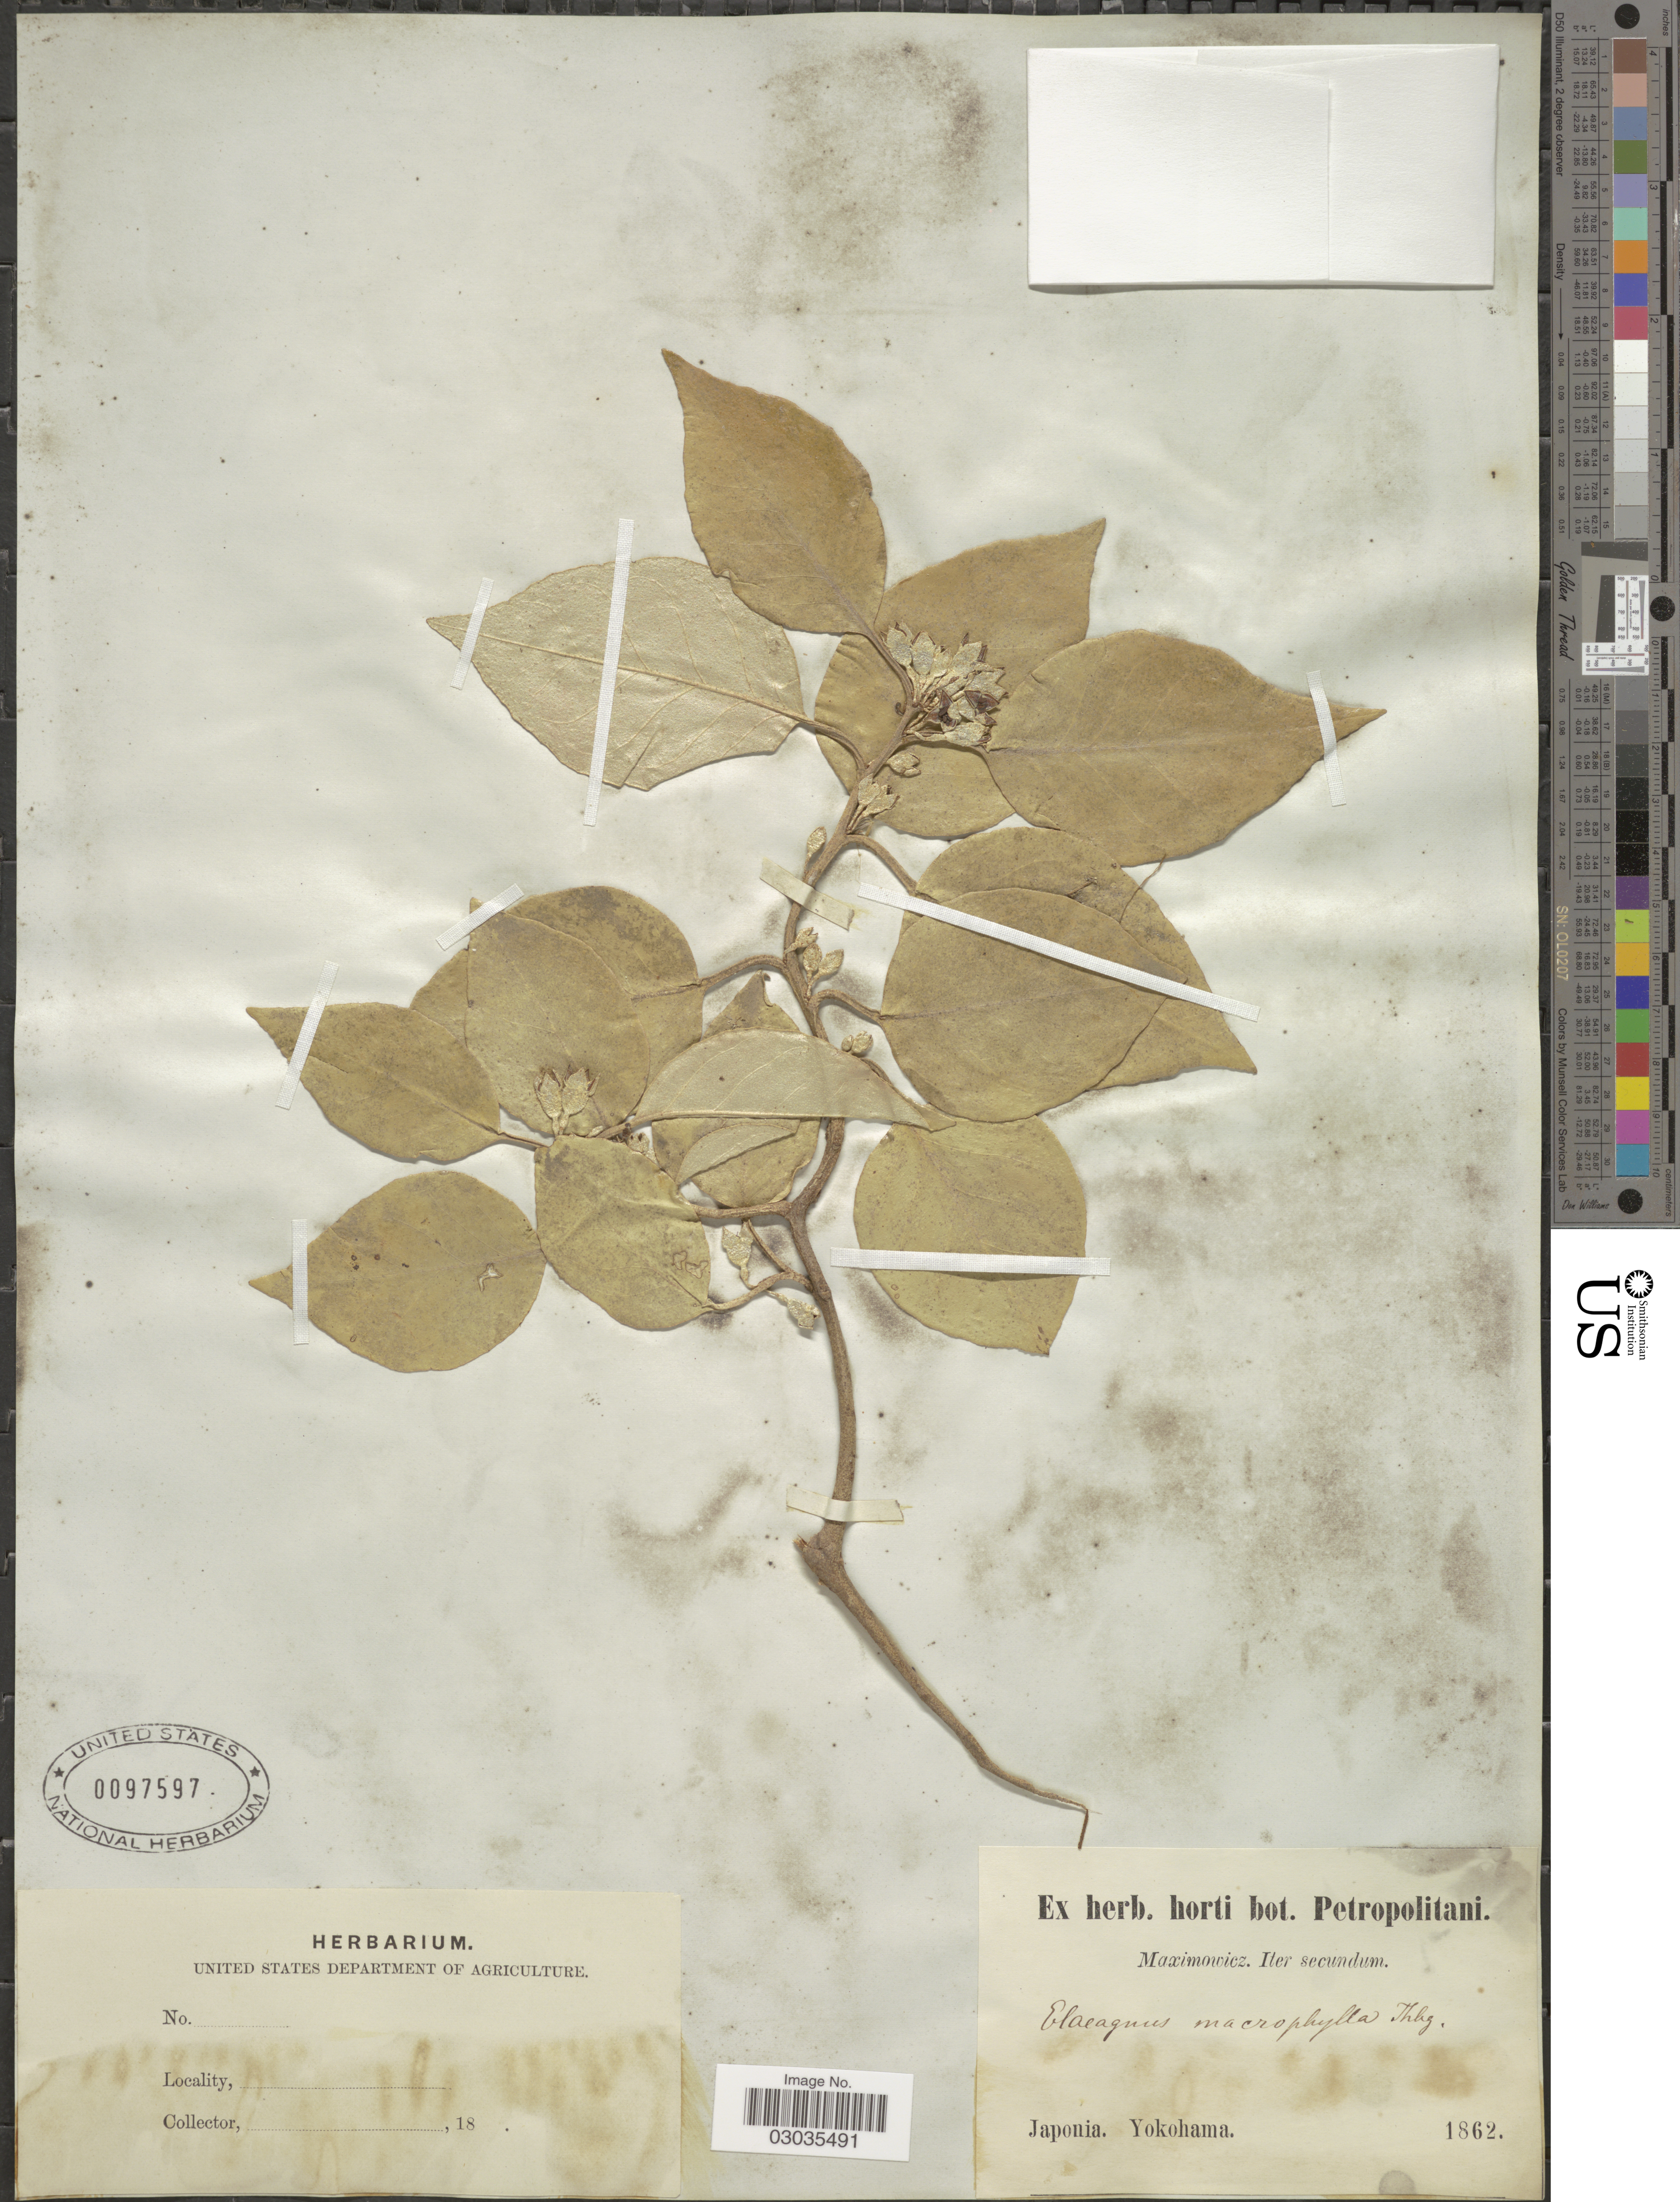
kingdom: Plantae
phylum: Tracheophyta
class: Magnoliopsida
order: Rosales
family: Elaeagnaceae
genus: Elaeagnus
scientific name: Elaeagnus macrophylla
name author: Thunb.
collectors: Maximowicz, --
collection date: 1862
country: Japan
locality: Yokohama.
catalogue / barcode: US 97597